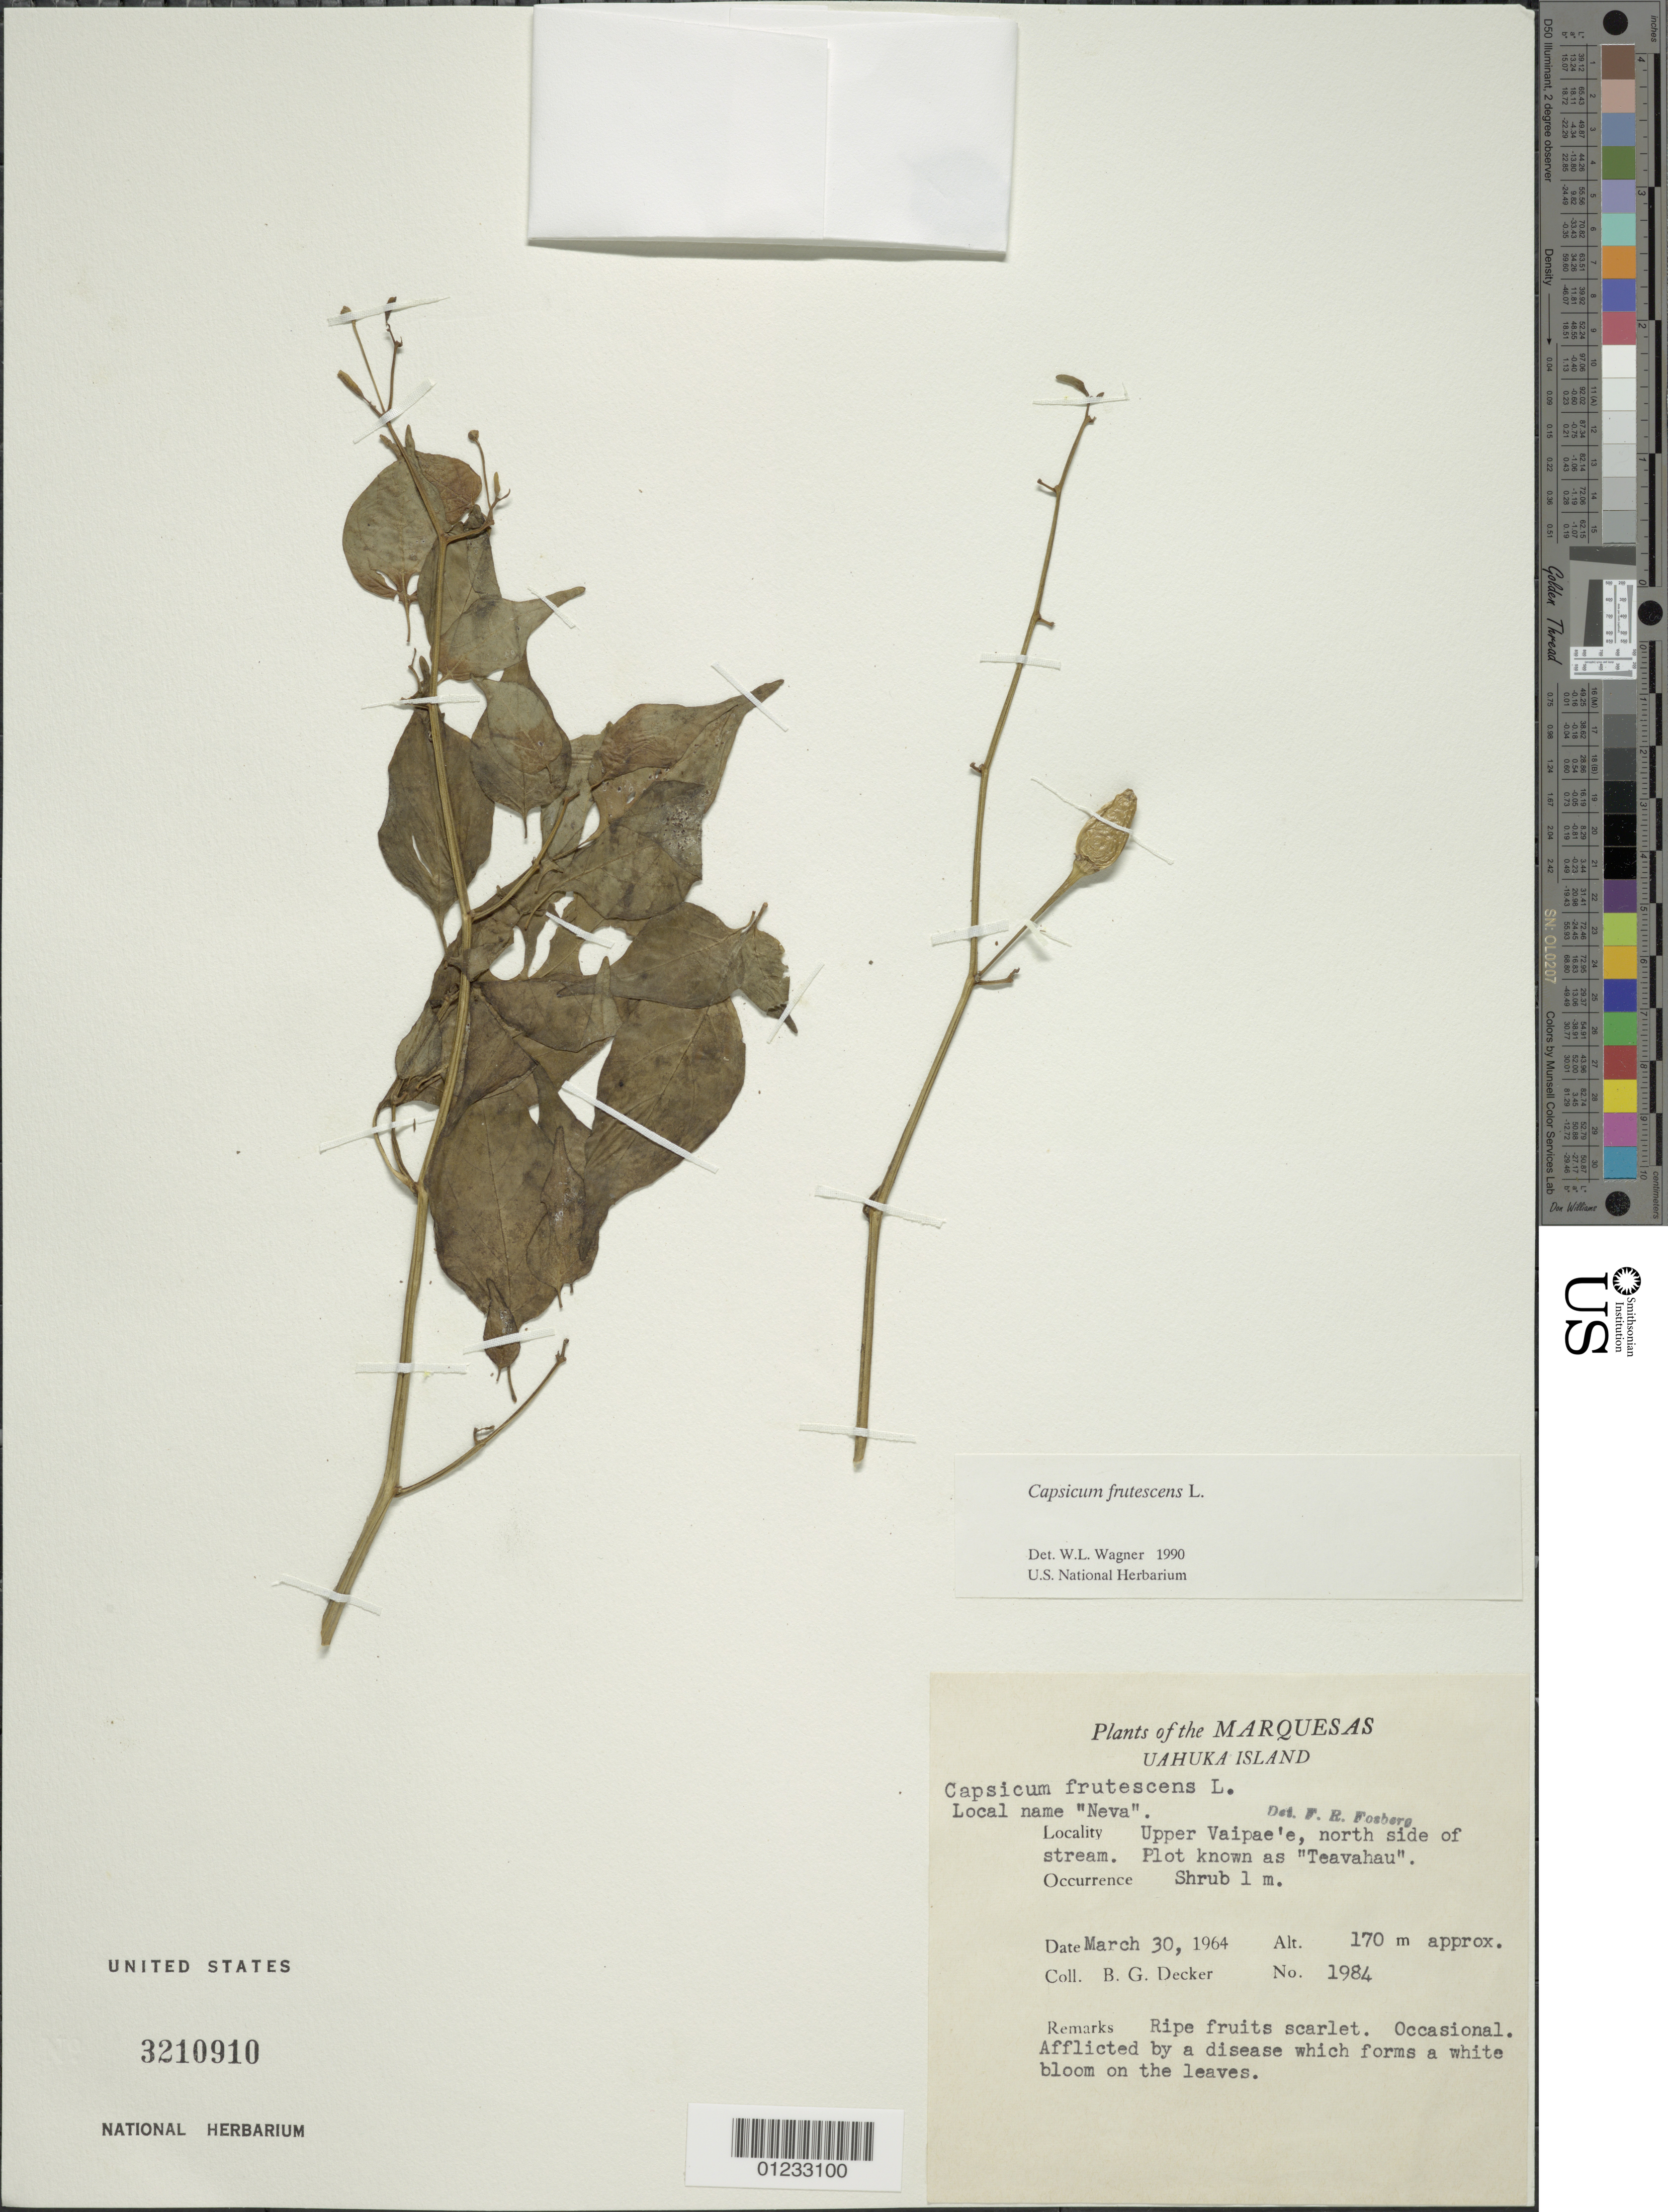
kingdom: Plantae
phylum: Tracheophyta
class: Magnoliopsida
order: Solanales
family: Solanaceae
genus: Capsicum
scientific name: Capsicum frutescens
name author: L.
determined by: Wagner, W. L., (BOT), Smithsonian Institution - National Museum of Natural History (UNITED STATES)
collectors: B. G. Decker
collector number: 1984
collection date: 1964-03-30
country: French Polynesia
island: Ua Huka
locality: Upper Vaipae'e Valley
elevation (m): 170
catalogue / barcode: US 3210910